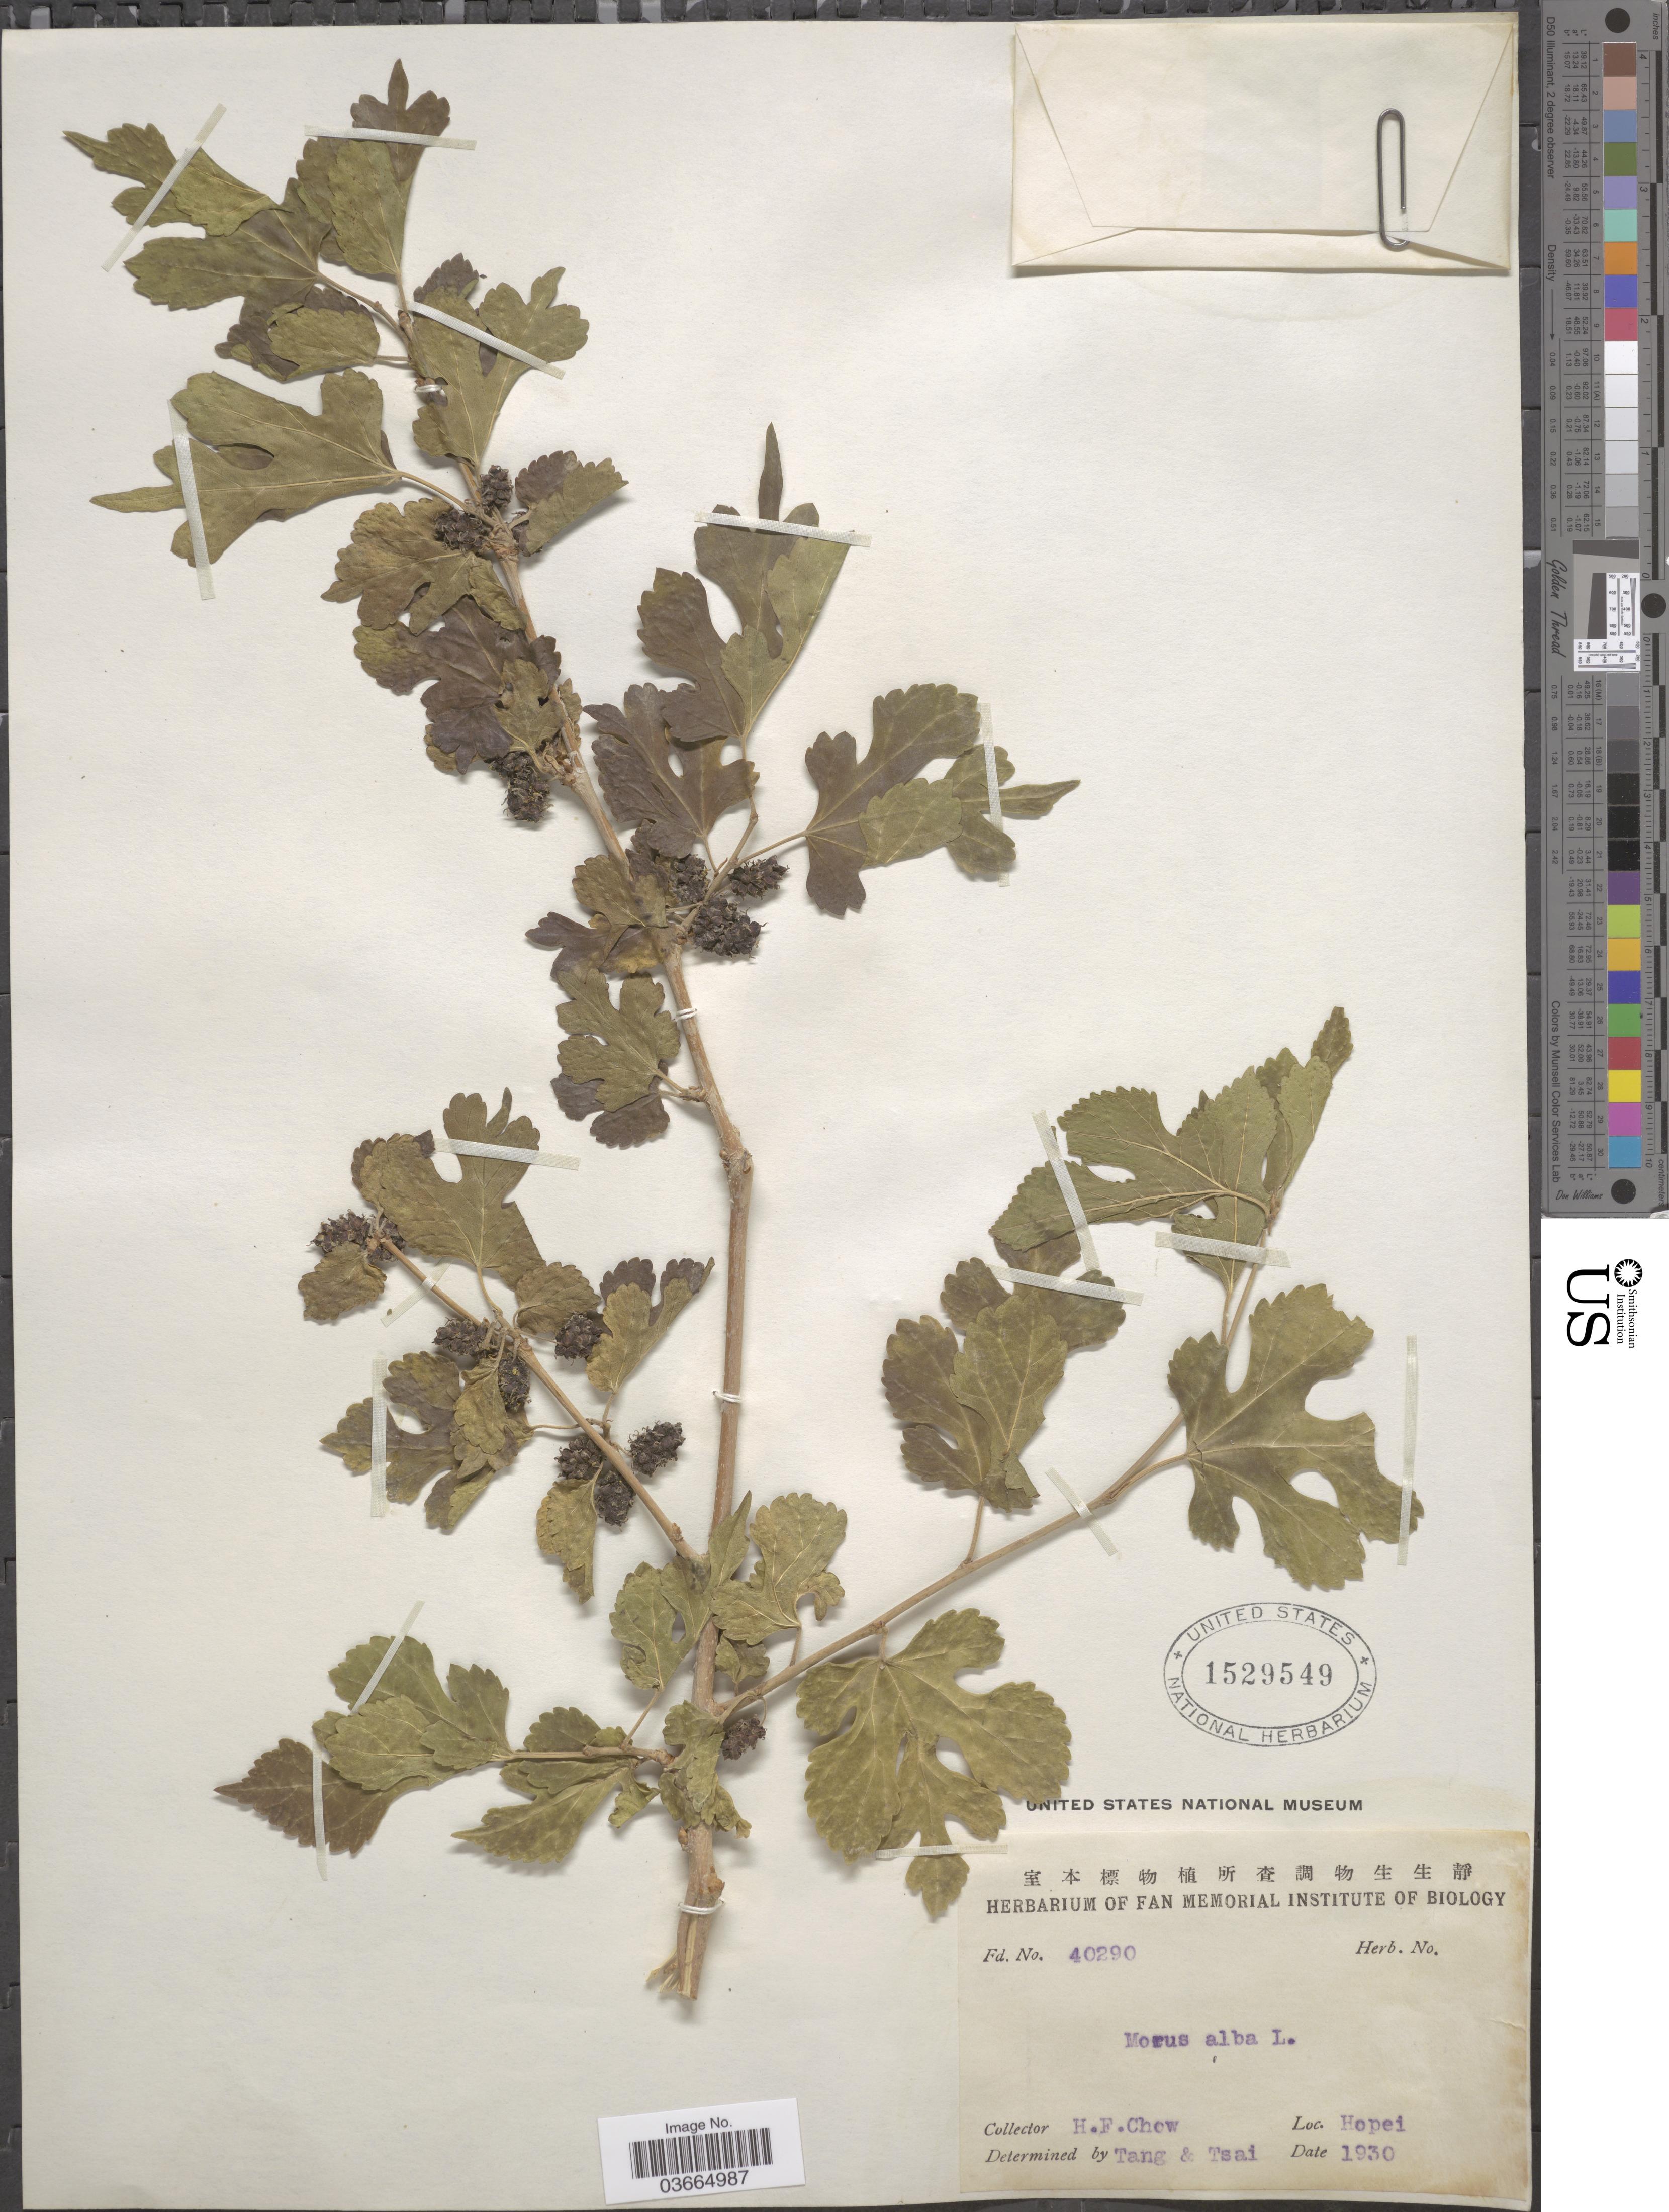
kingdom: Plantae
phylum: Tracheophyta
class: Magnoliopsida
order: Rosales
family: Moraceae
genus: Morus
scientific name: Morus alba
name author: L.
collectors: H. Chow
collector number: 40290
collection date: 1930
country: China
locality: Hopei.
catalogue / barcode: US 1529549